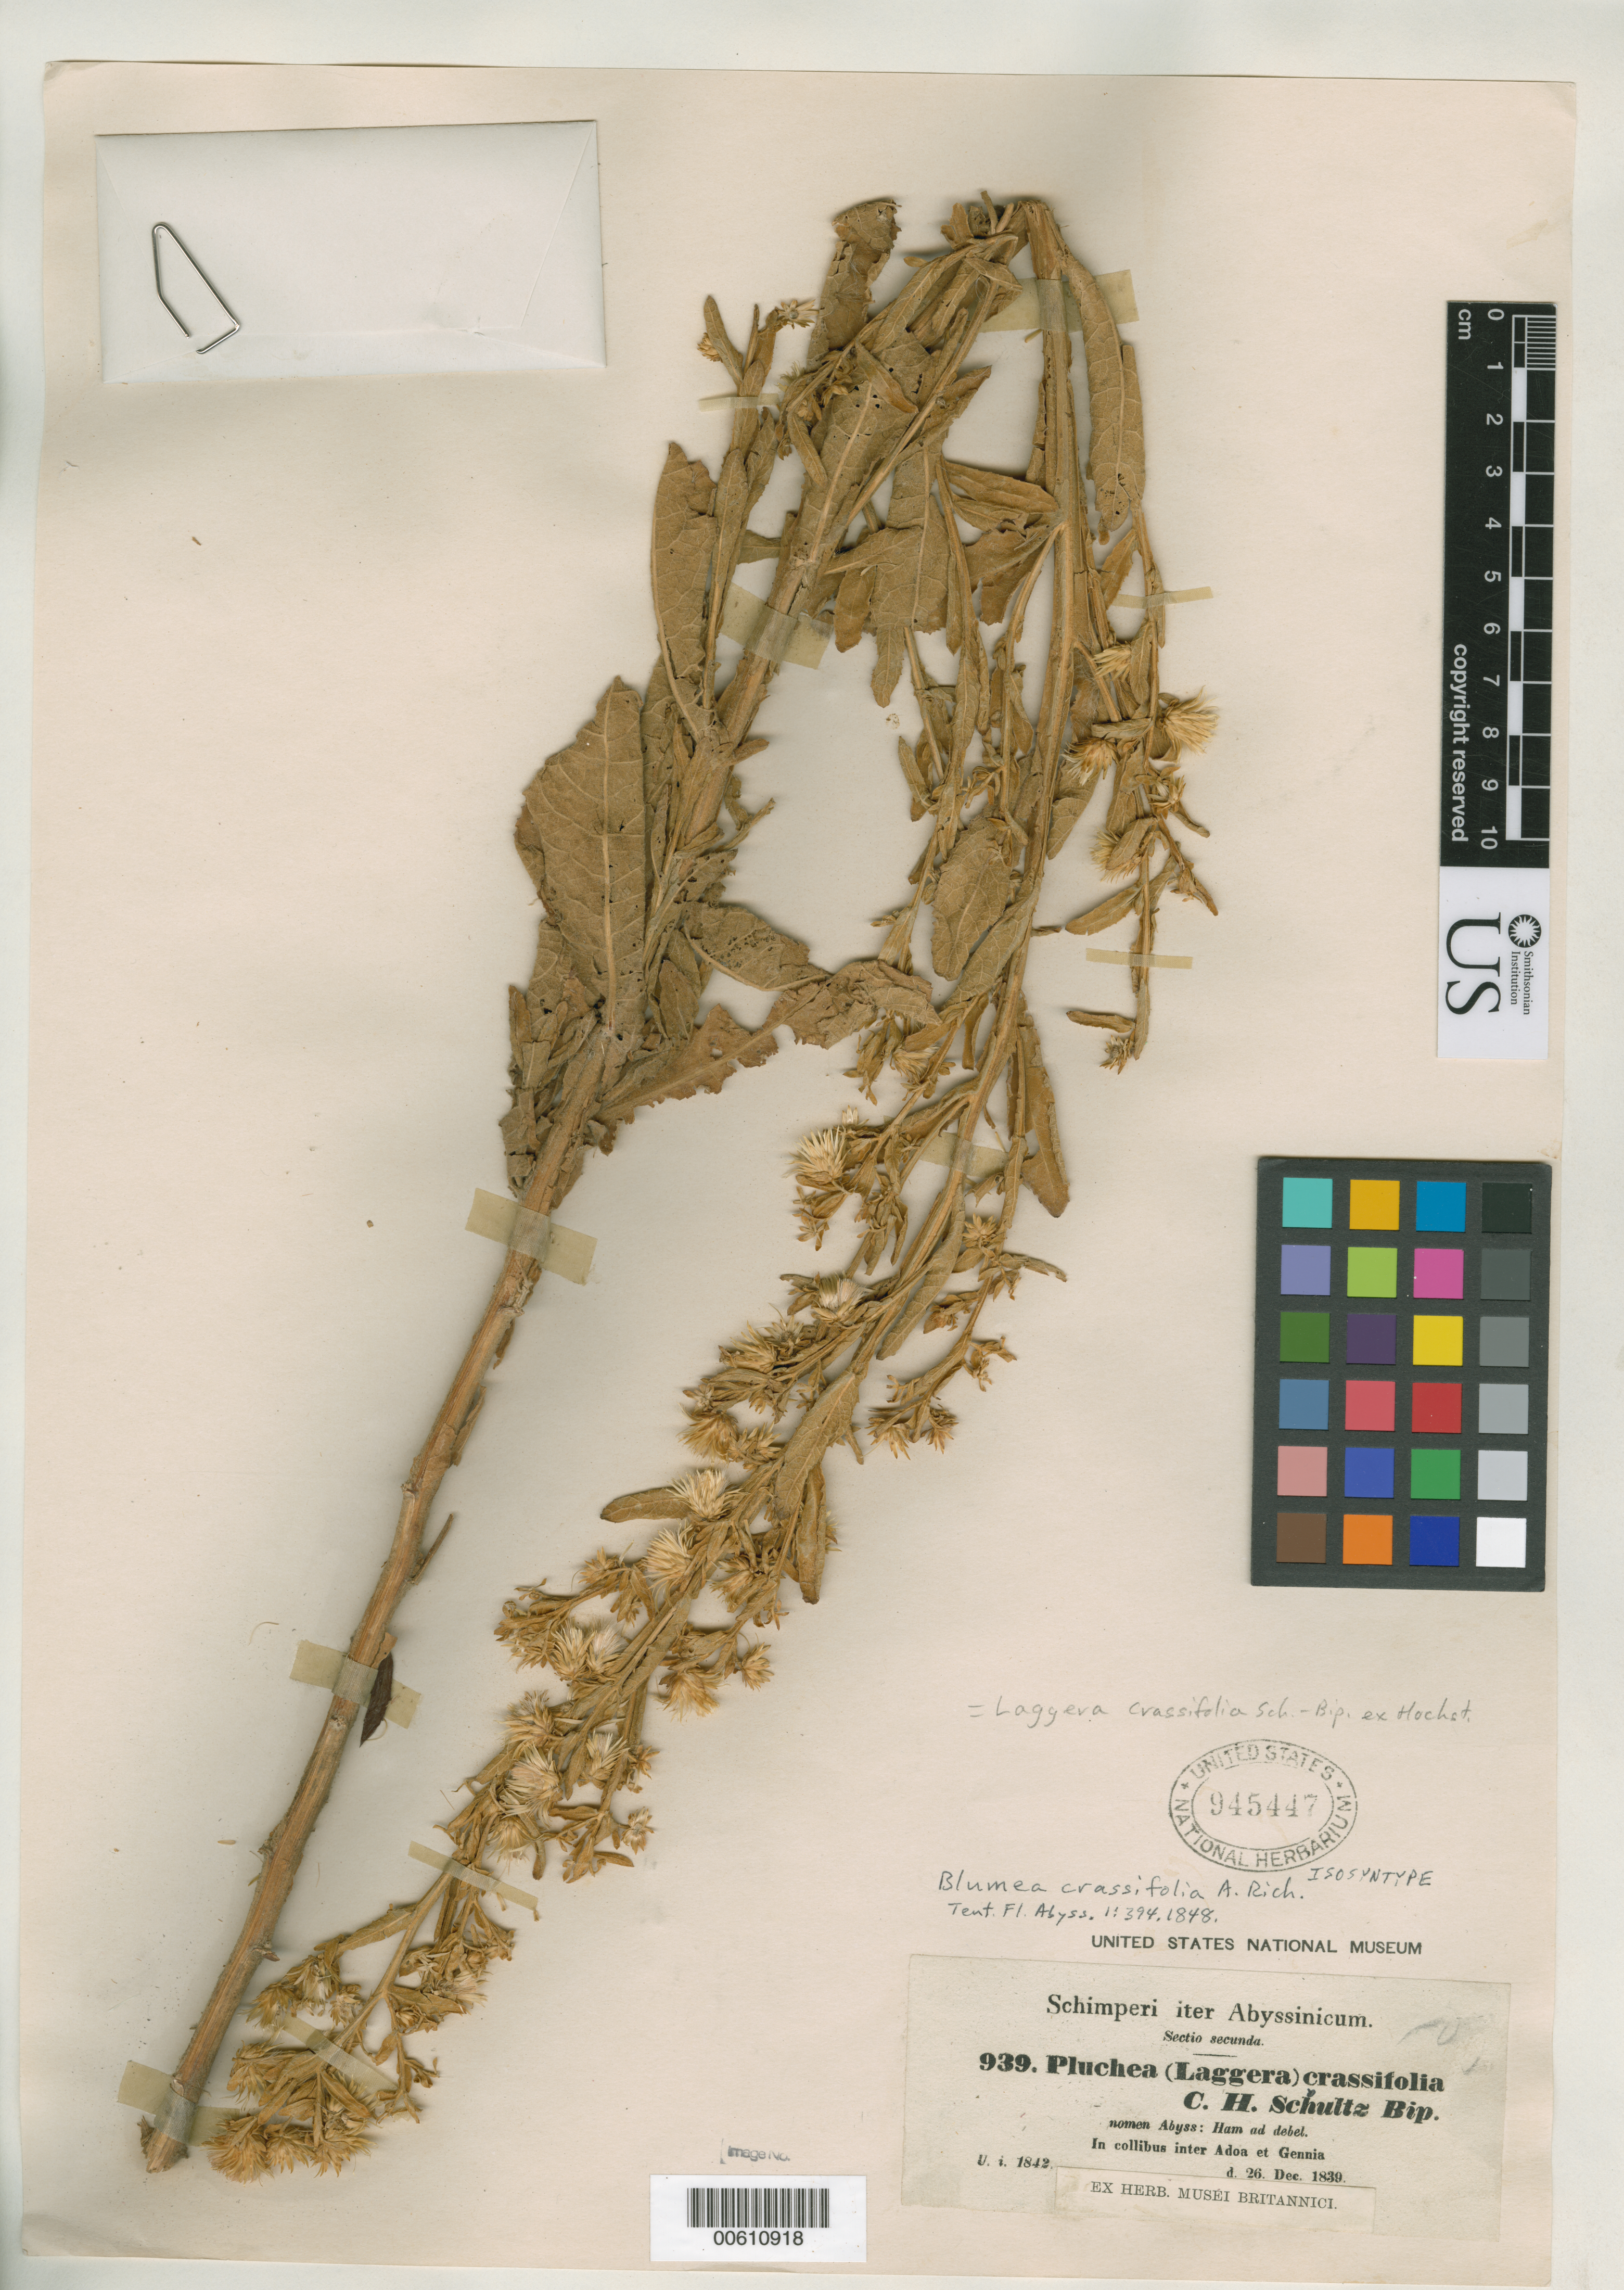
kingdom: Plantae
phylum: Tracheophyta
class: Magnoliopsida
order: Asterales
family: Asteraceae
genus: Blumea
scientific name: Blumea crassifolia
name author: A. Rich.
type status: Isosyntype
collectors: G. W. Schimper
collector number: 939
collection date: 1839-12-26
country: Ethiopia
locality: Between Adoa and Gennia.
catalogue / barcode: US 945447